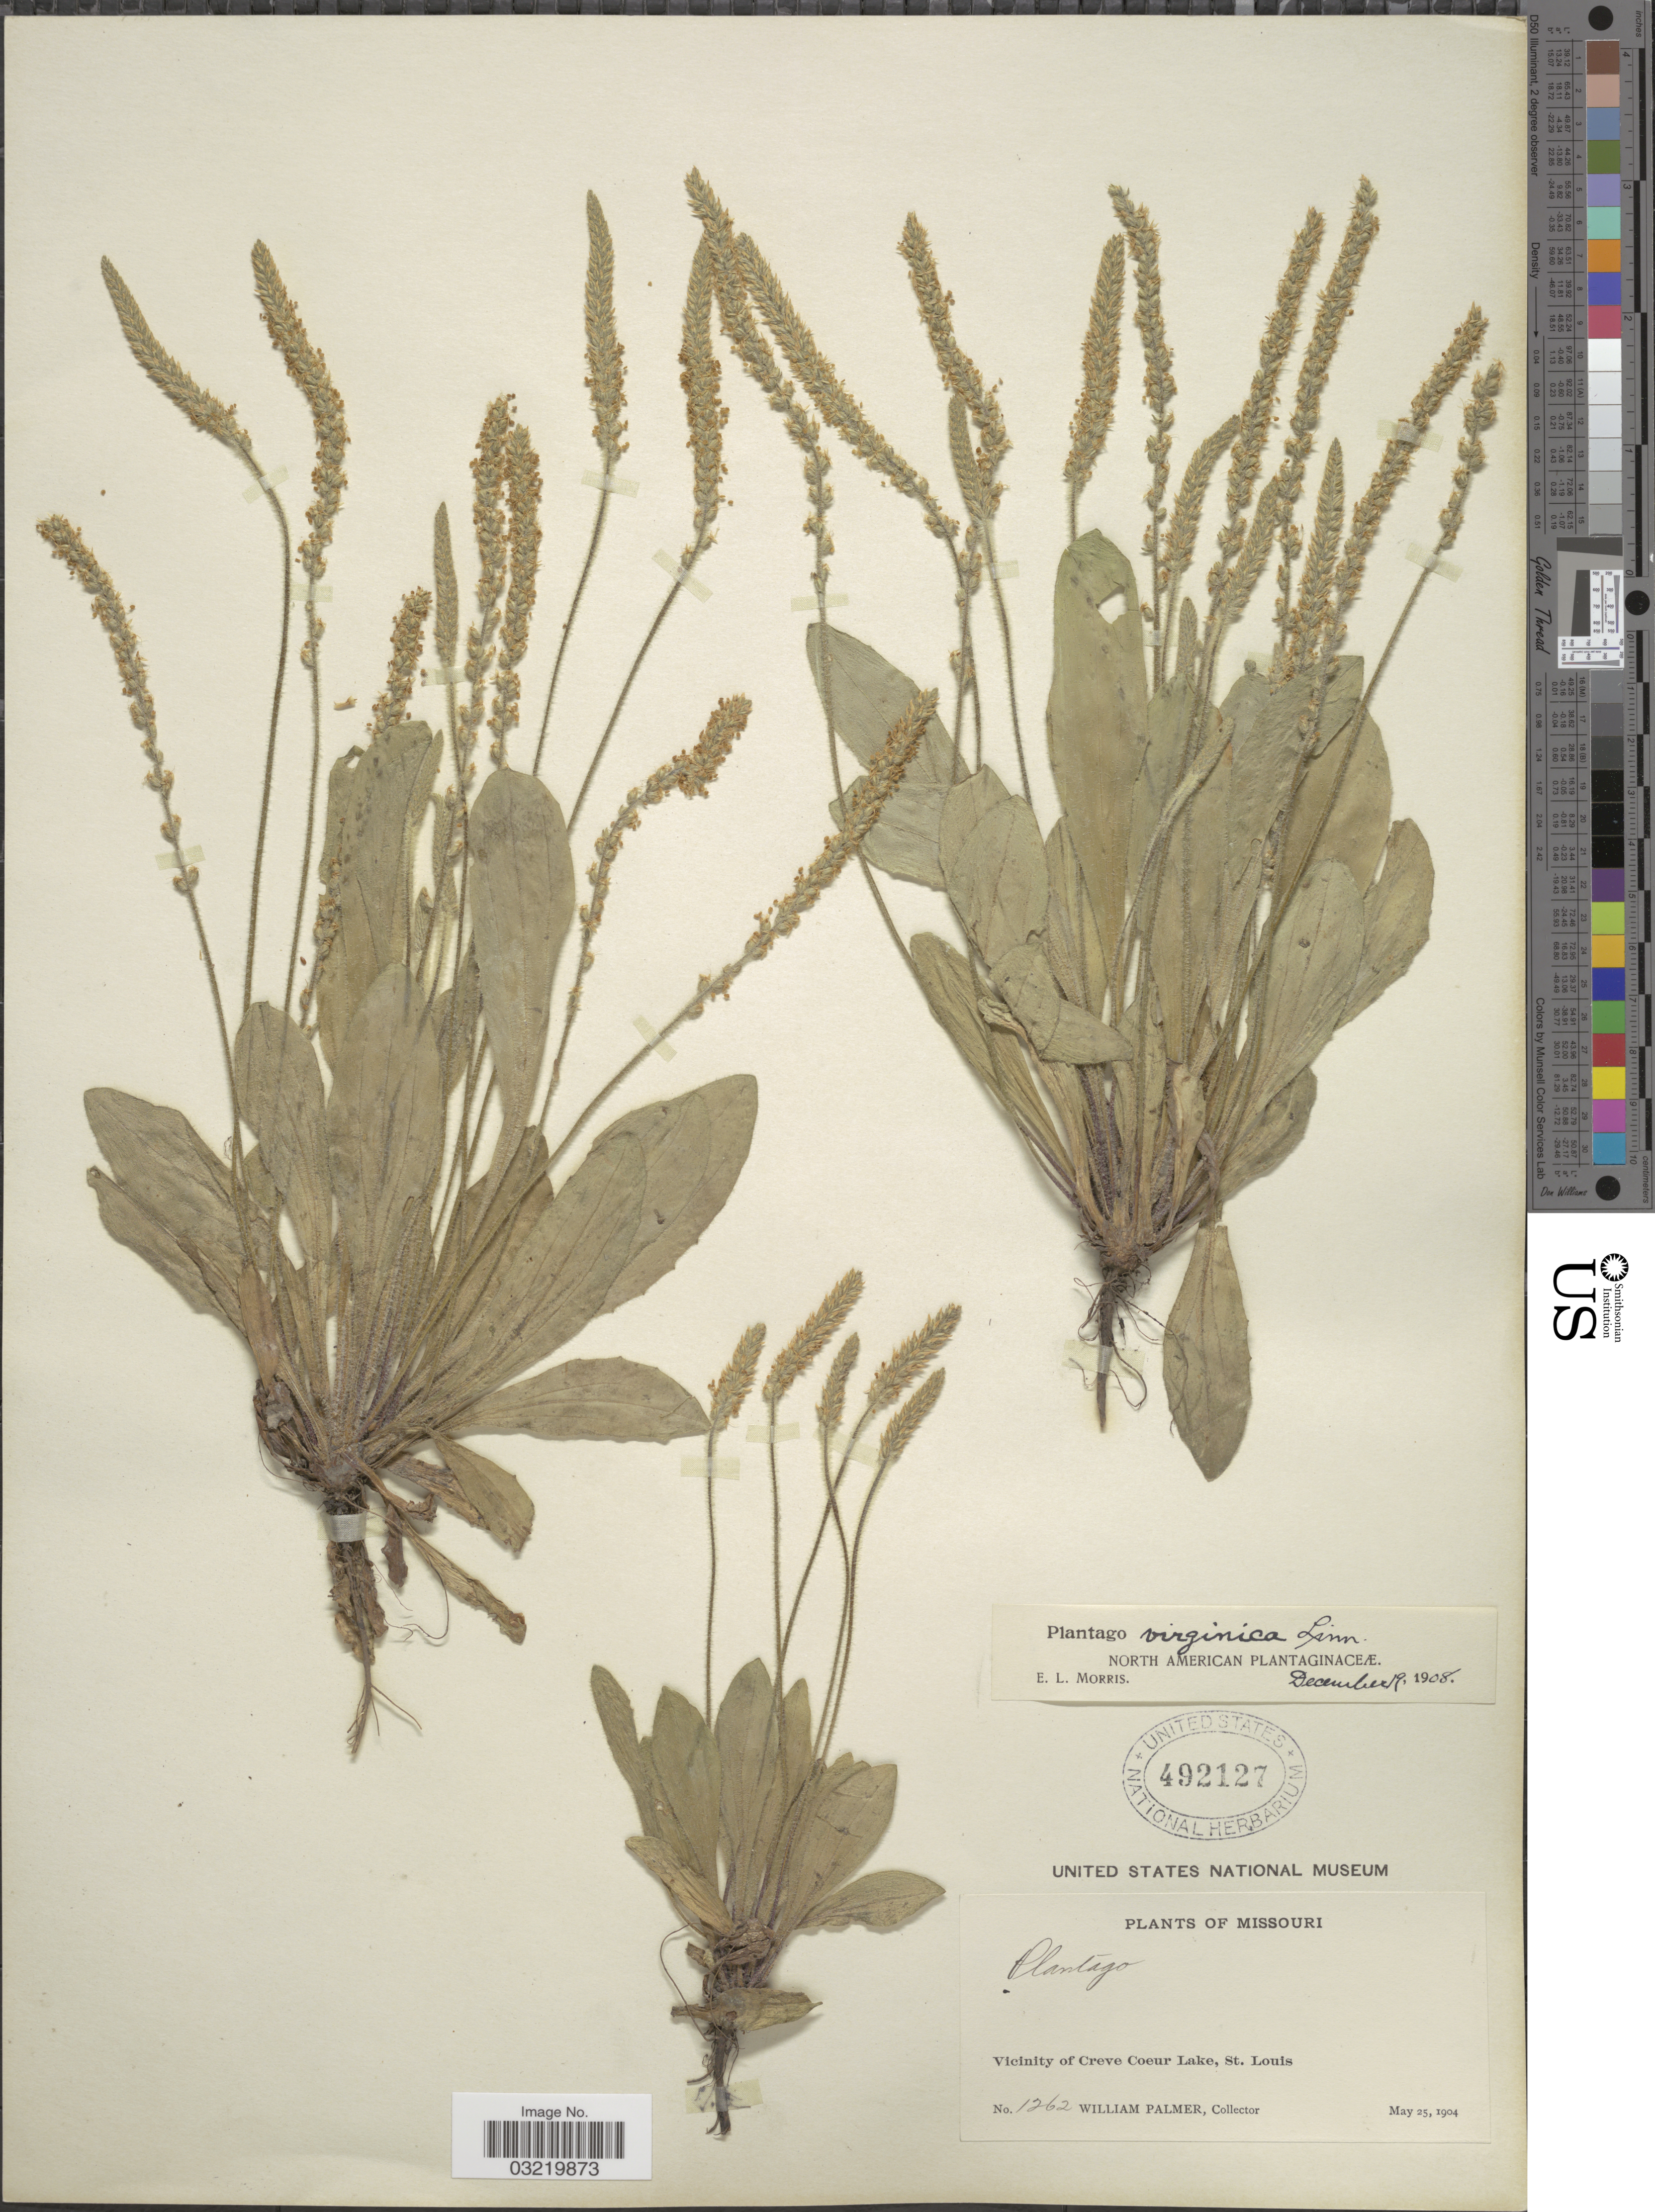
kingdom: Plantae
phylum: Tracheophyta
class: Magnoliopsida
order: Lamiales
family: Plantaginaceae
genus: Plantago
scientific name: Plantago virginica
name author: L.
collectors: W. Palmer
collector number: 1262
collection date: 1904-05-25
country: United States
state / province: Missouri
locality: Vicinity of Creve Coeur Lake, St. Louis.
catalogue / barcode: US 492127